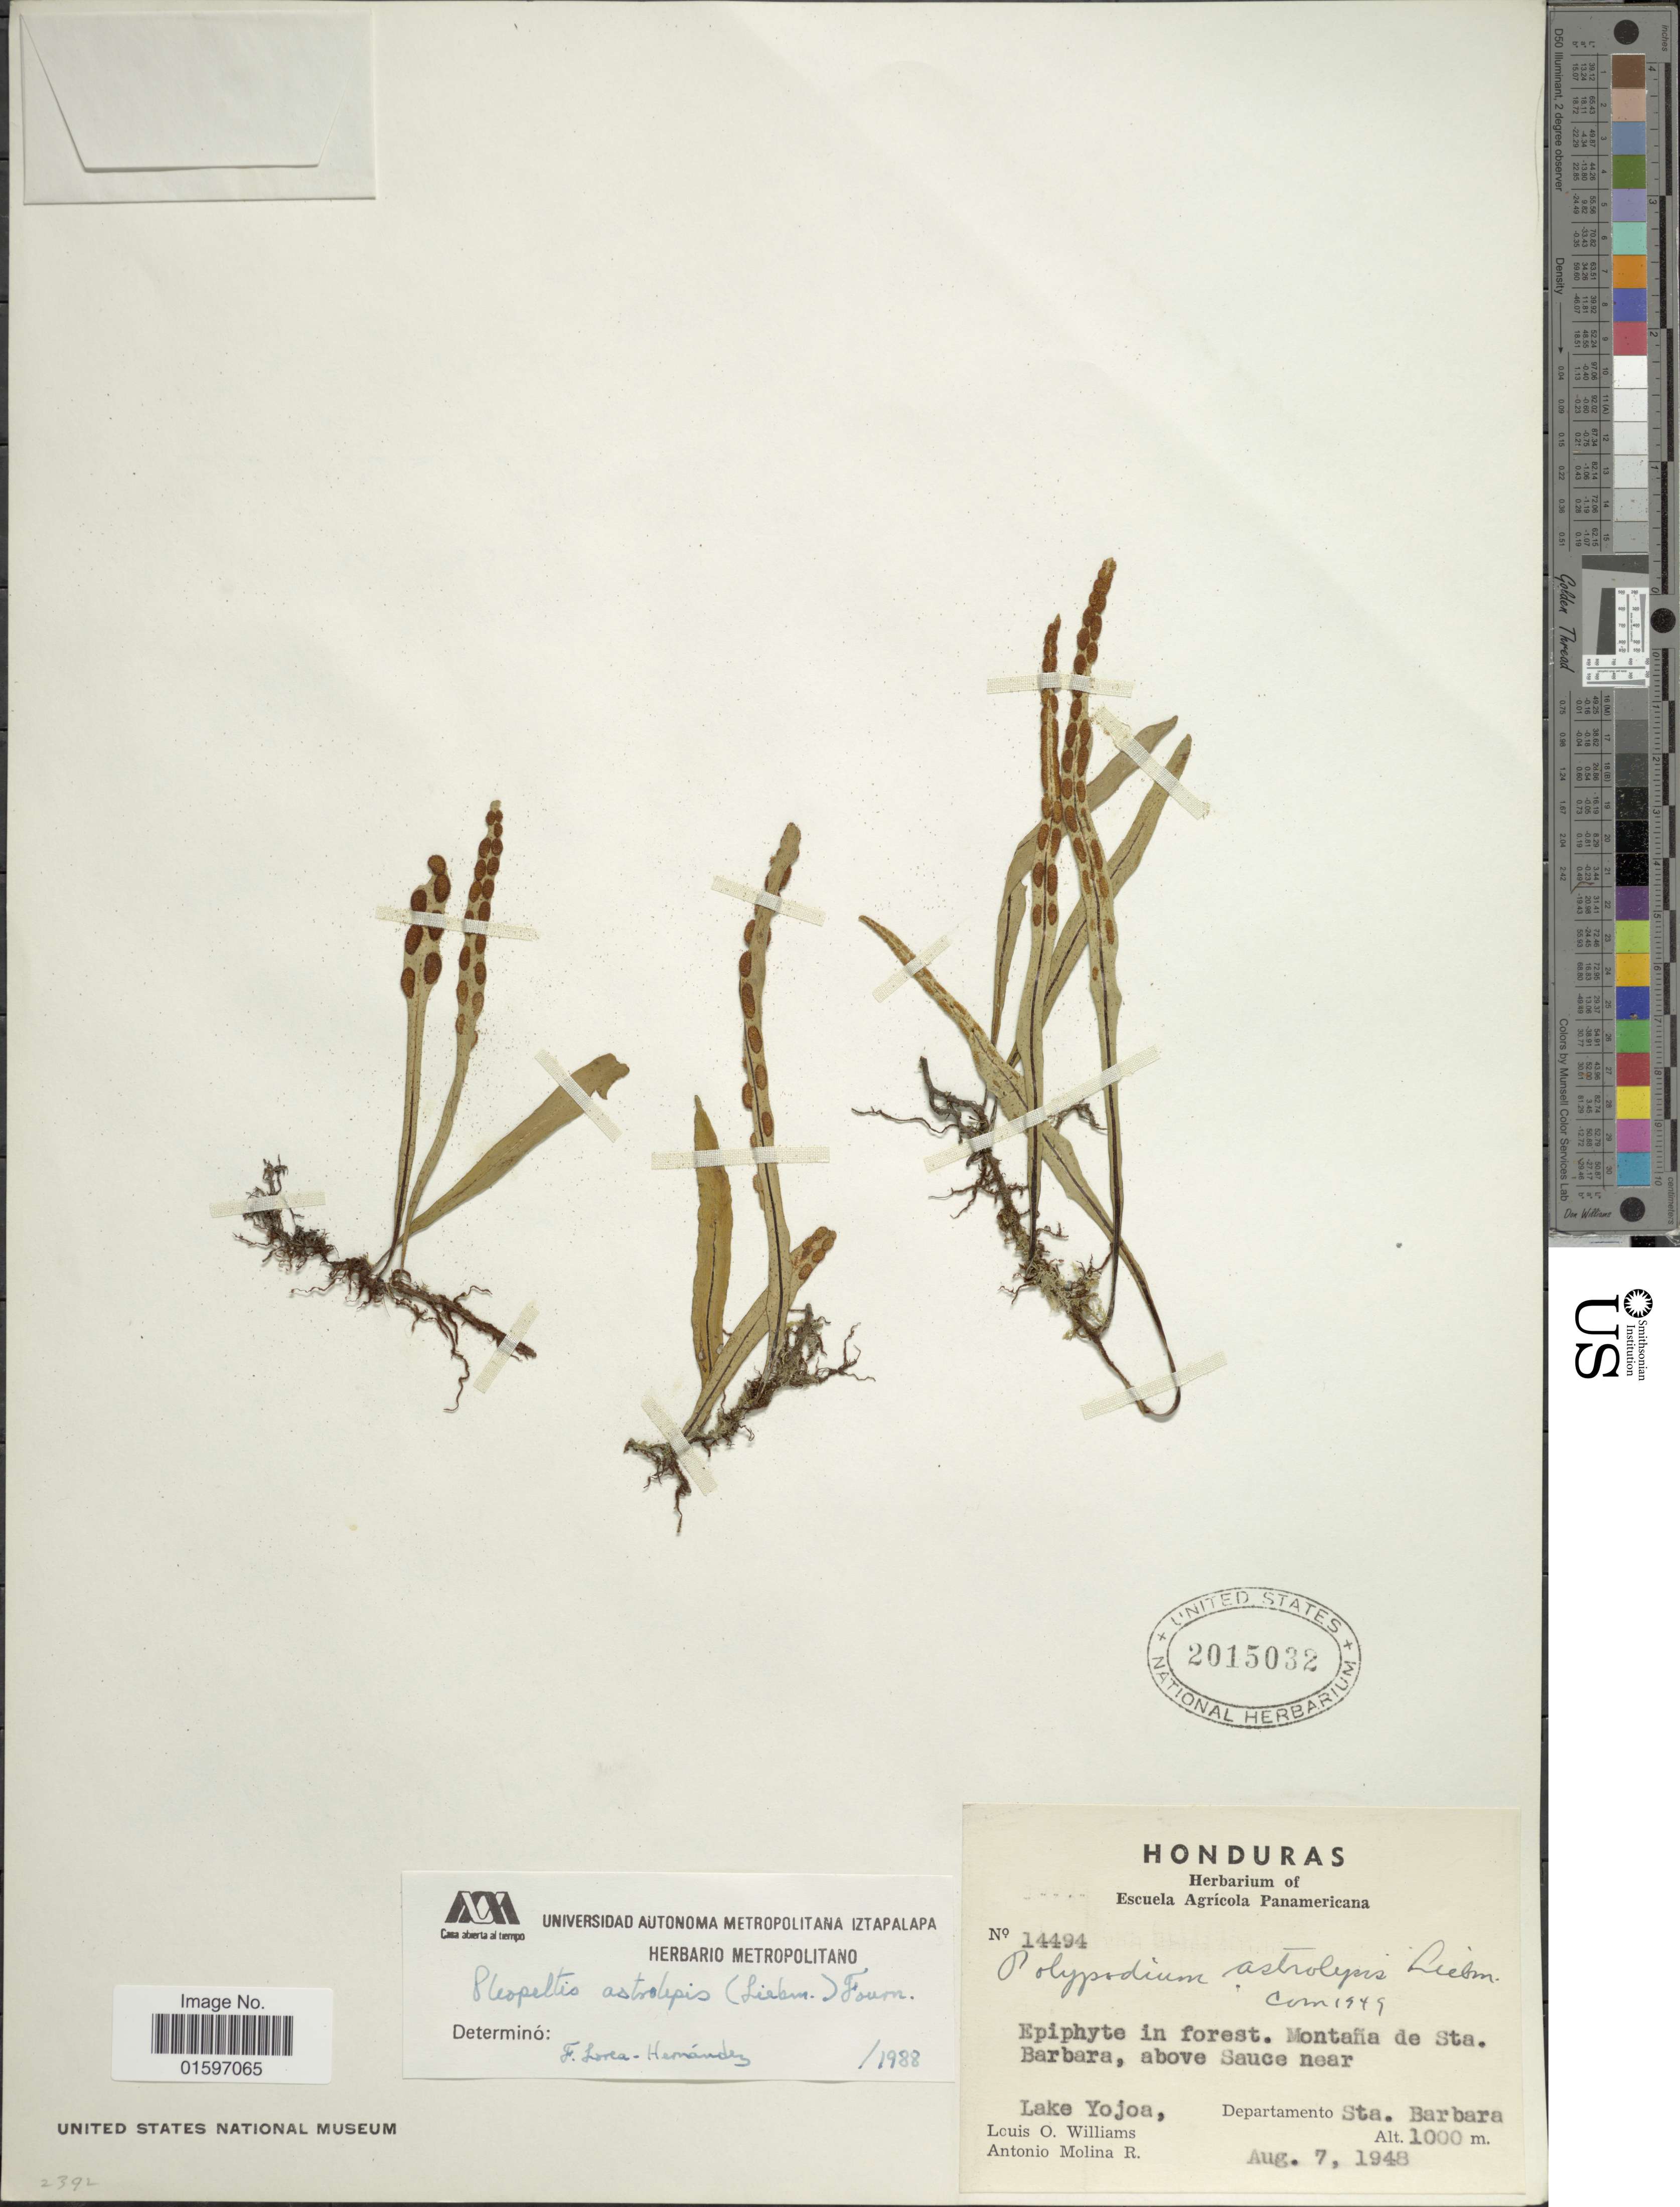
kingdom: Plantae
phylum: Tracheophyta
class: Polypodiopsida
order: Polypodiales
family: Polypodiaceae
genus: Pleopeltis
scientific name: Pleopeltis astrolepis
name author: (Liebm.) E. Fourn.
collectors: L. O. Williams & A. Molina R.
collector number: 14494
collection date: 1948-08-07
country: Honduras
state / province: Santa Bárbara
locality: Epiphyte in forest, Montaña de Sta. Barbara, above Sauce near, Lake Yojoa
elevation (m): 1000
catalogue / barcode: US 2015032